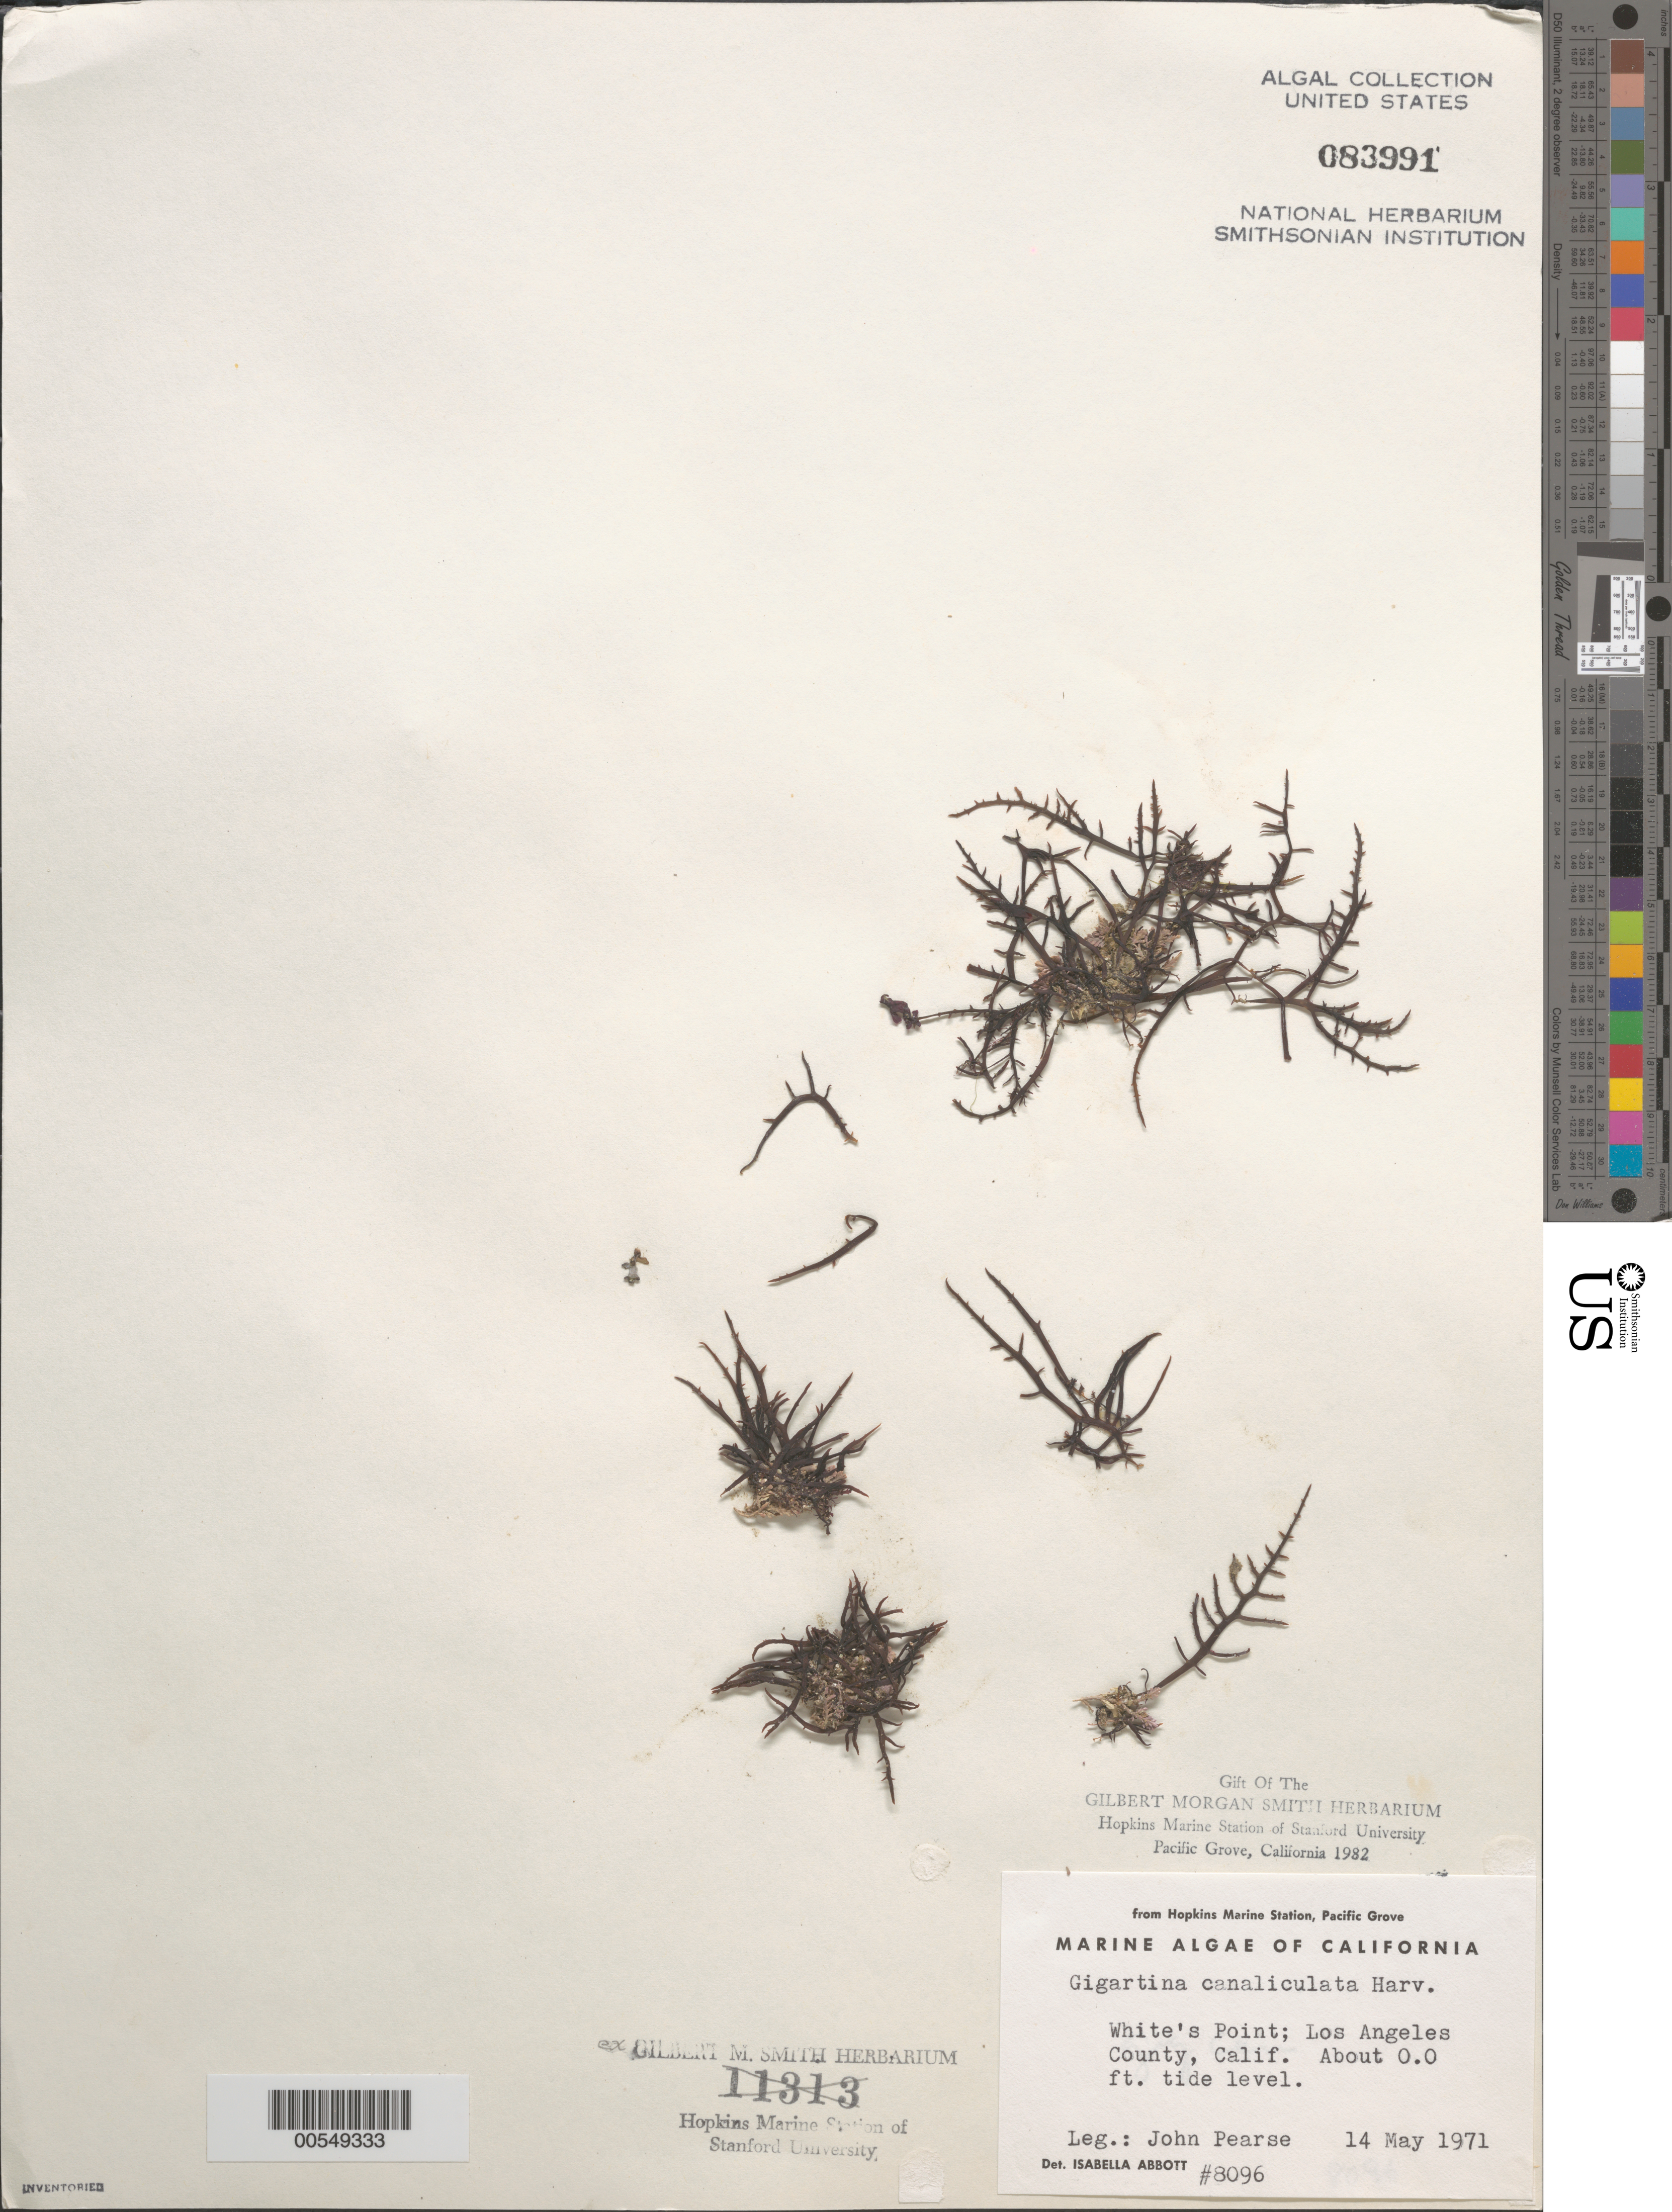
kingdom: Plantae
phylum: Rhodophyta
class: Florideophyceae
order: Gigartinales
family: Gigartinaceae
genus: Chondracanthus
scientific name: Chondracanthus canaliculatus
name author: (Harv.) Guiry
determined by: Algae name updating Project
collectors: J. Pearse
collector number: IAA 8096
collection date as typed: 14 May 1971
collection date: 1971-05-14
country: United States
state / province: California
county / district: Los Angeles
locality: White's Point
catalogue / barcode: US 83991